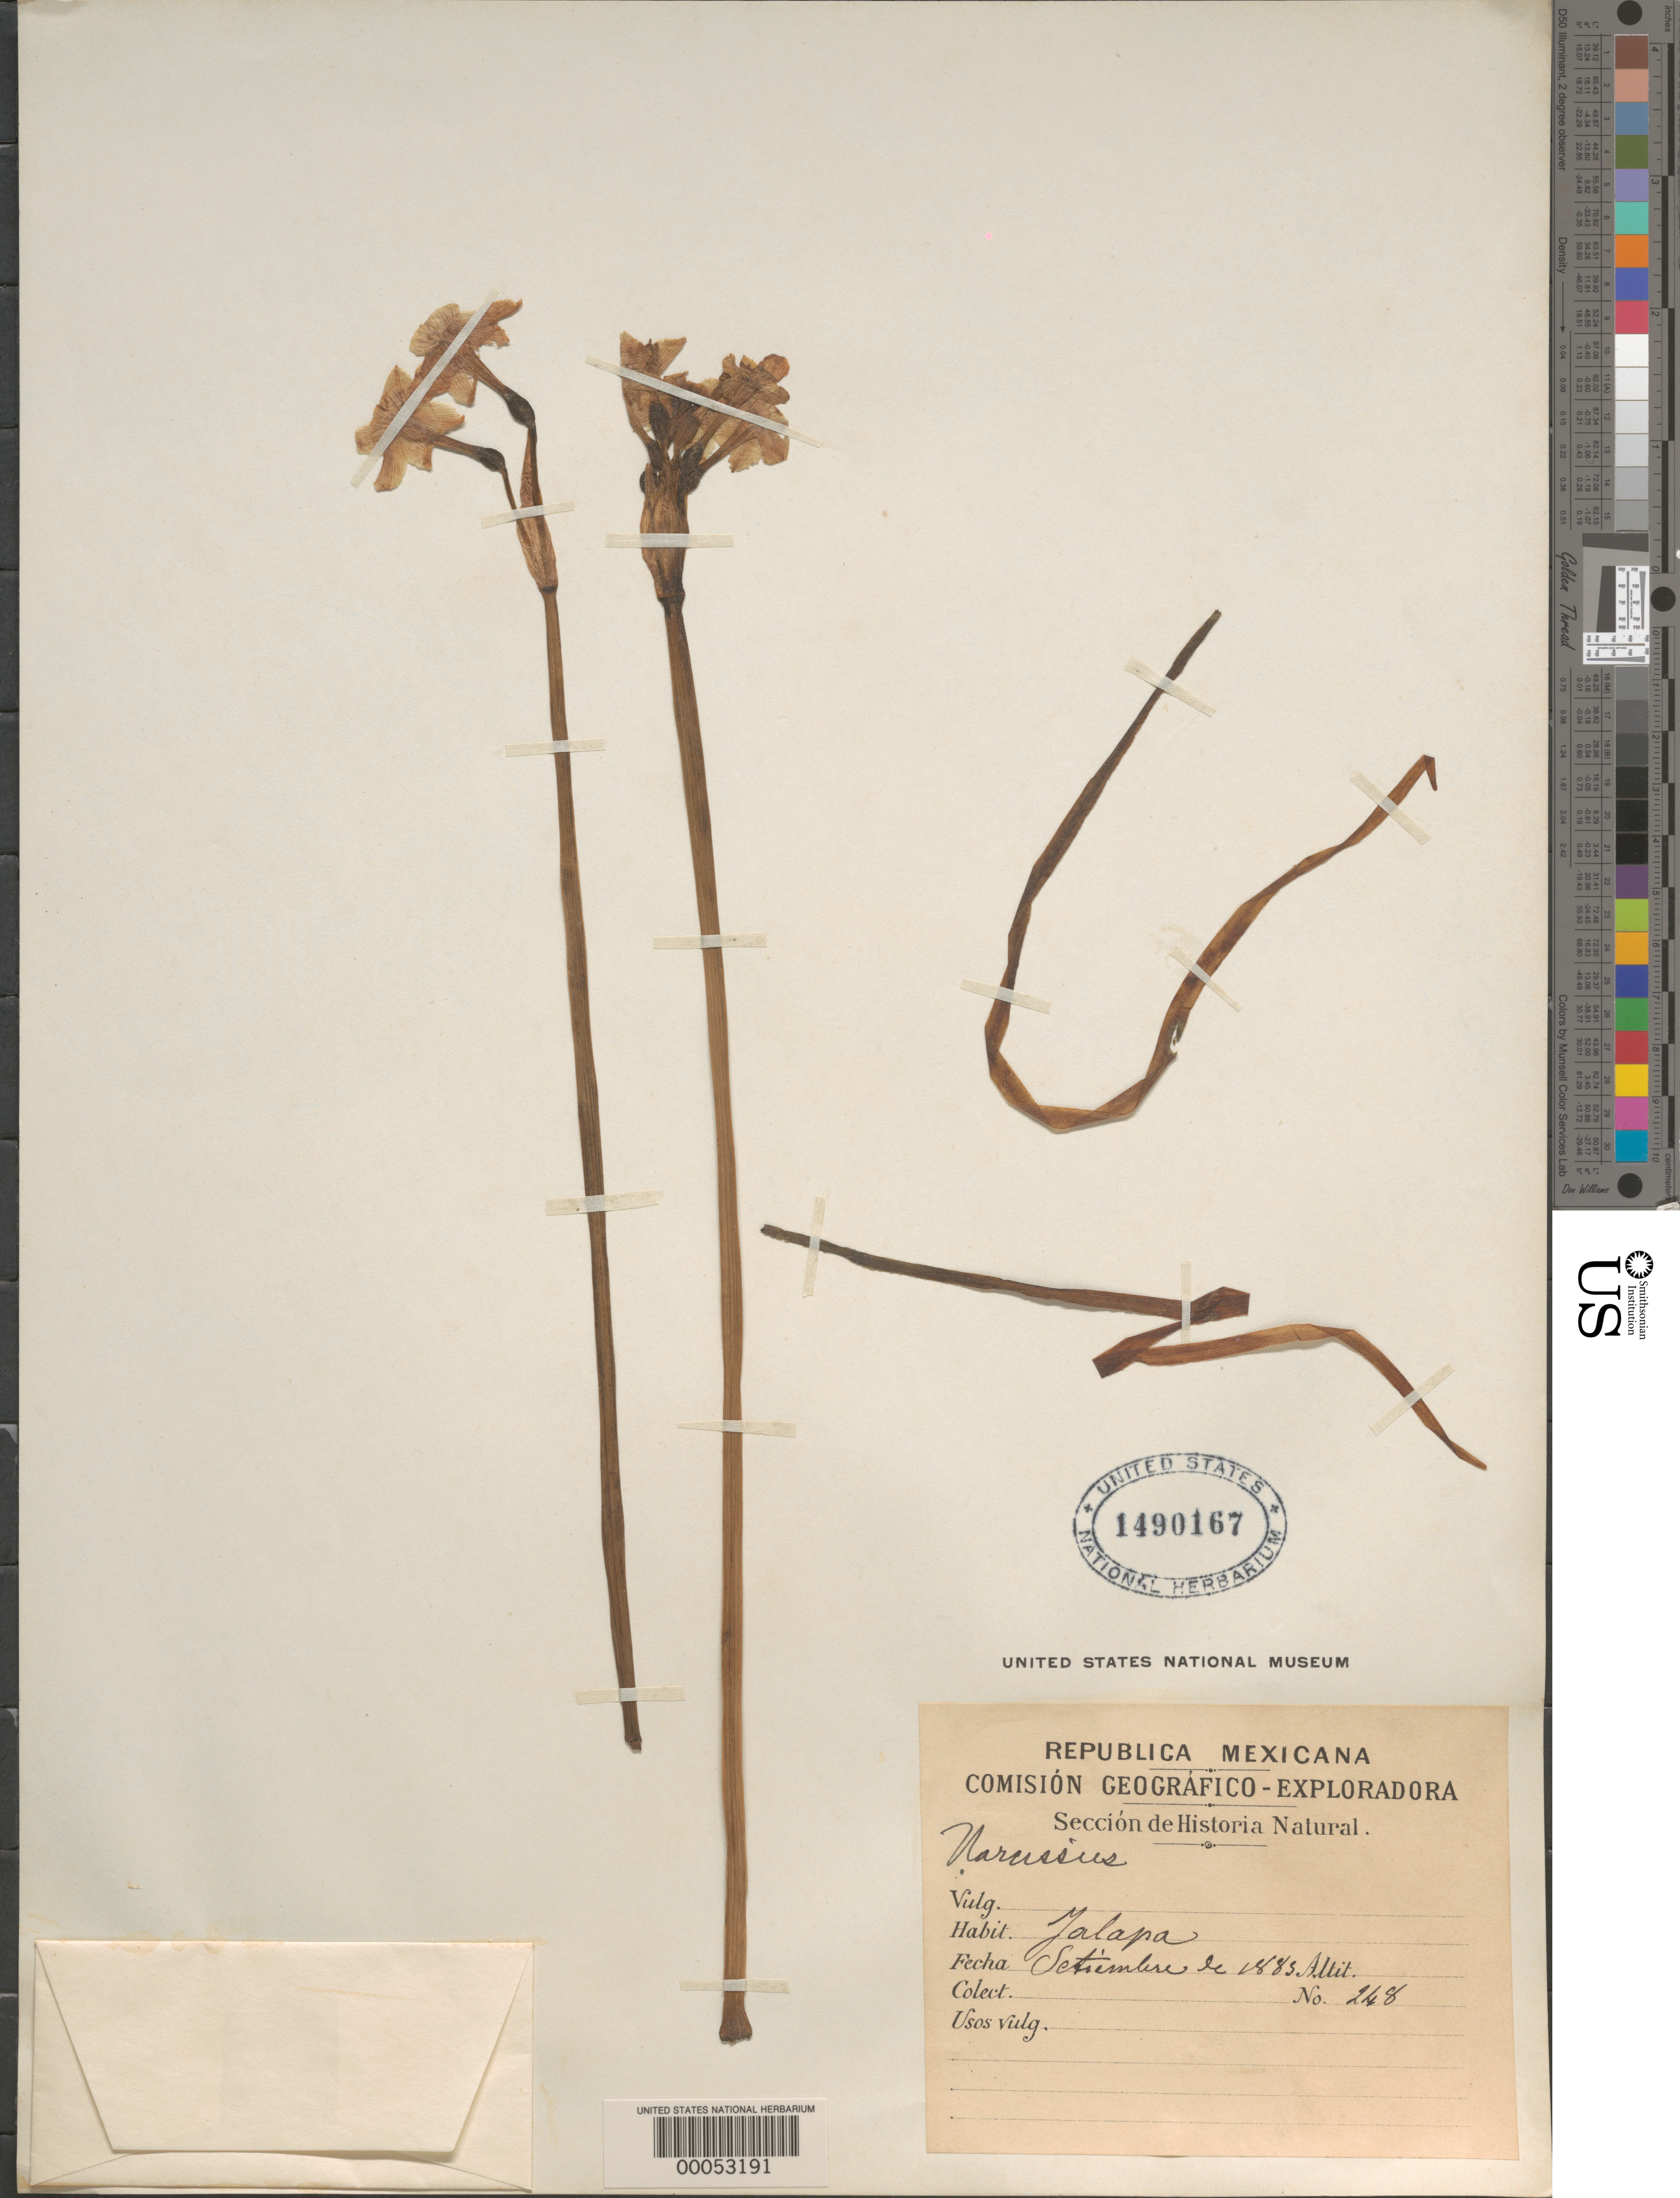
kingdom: Plantae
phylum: Tracheophyta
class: Liliopsida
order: Asparagales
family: Amaryllidaceae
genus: Narcissus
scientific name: Narcissus sp.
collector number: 248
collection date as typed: Sep 1883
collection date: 1883-09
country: Mexico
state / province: Veracruz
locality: Jalapa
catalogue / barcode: US 1490167